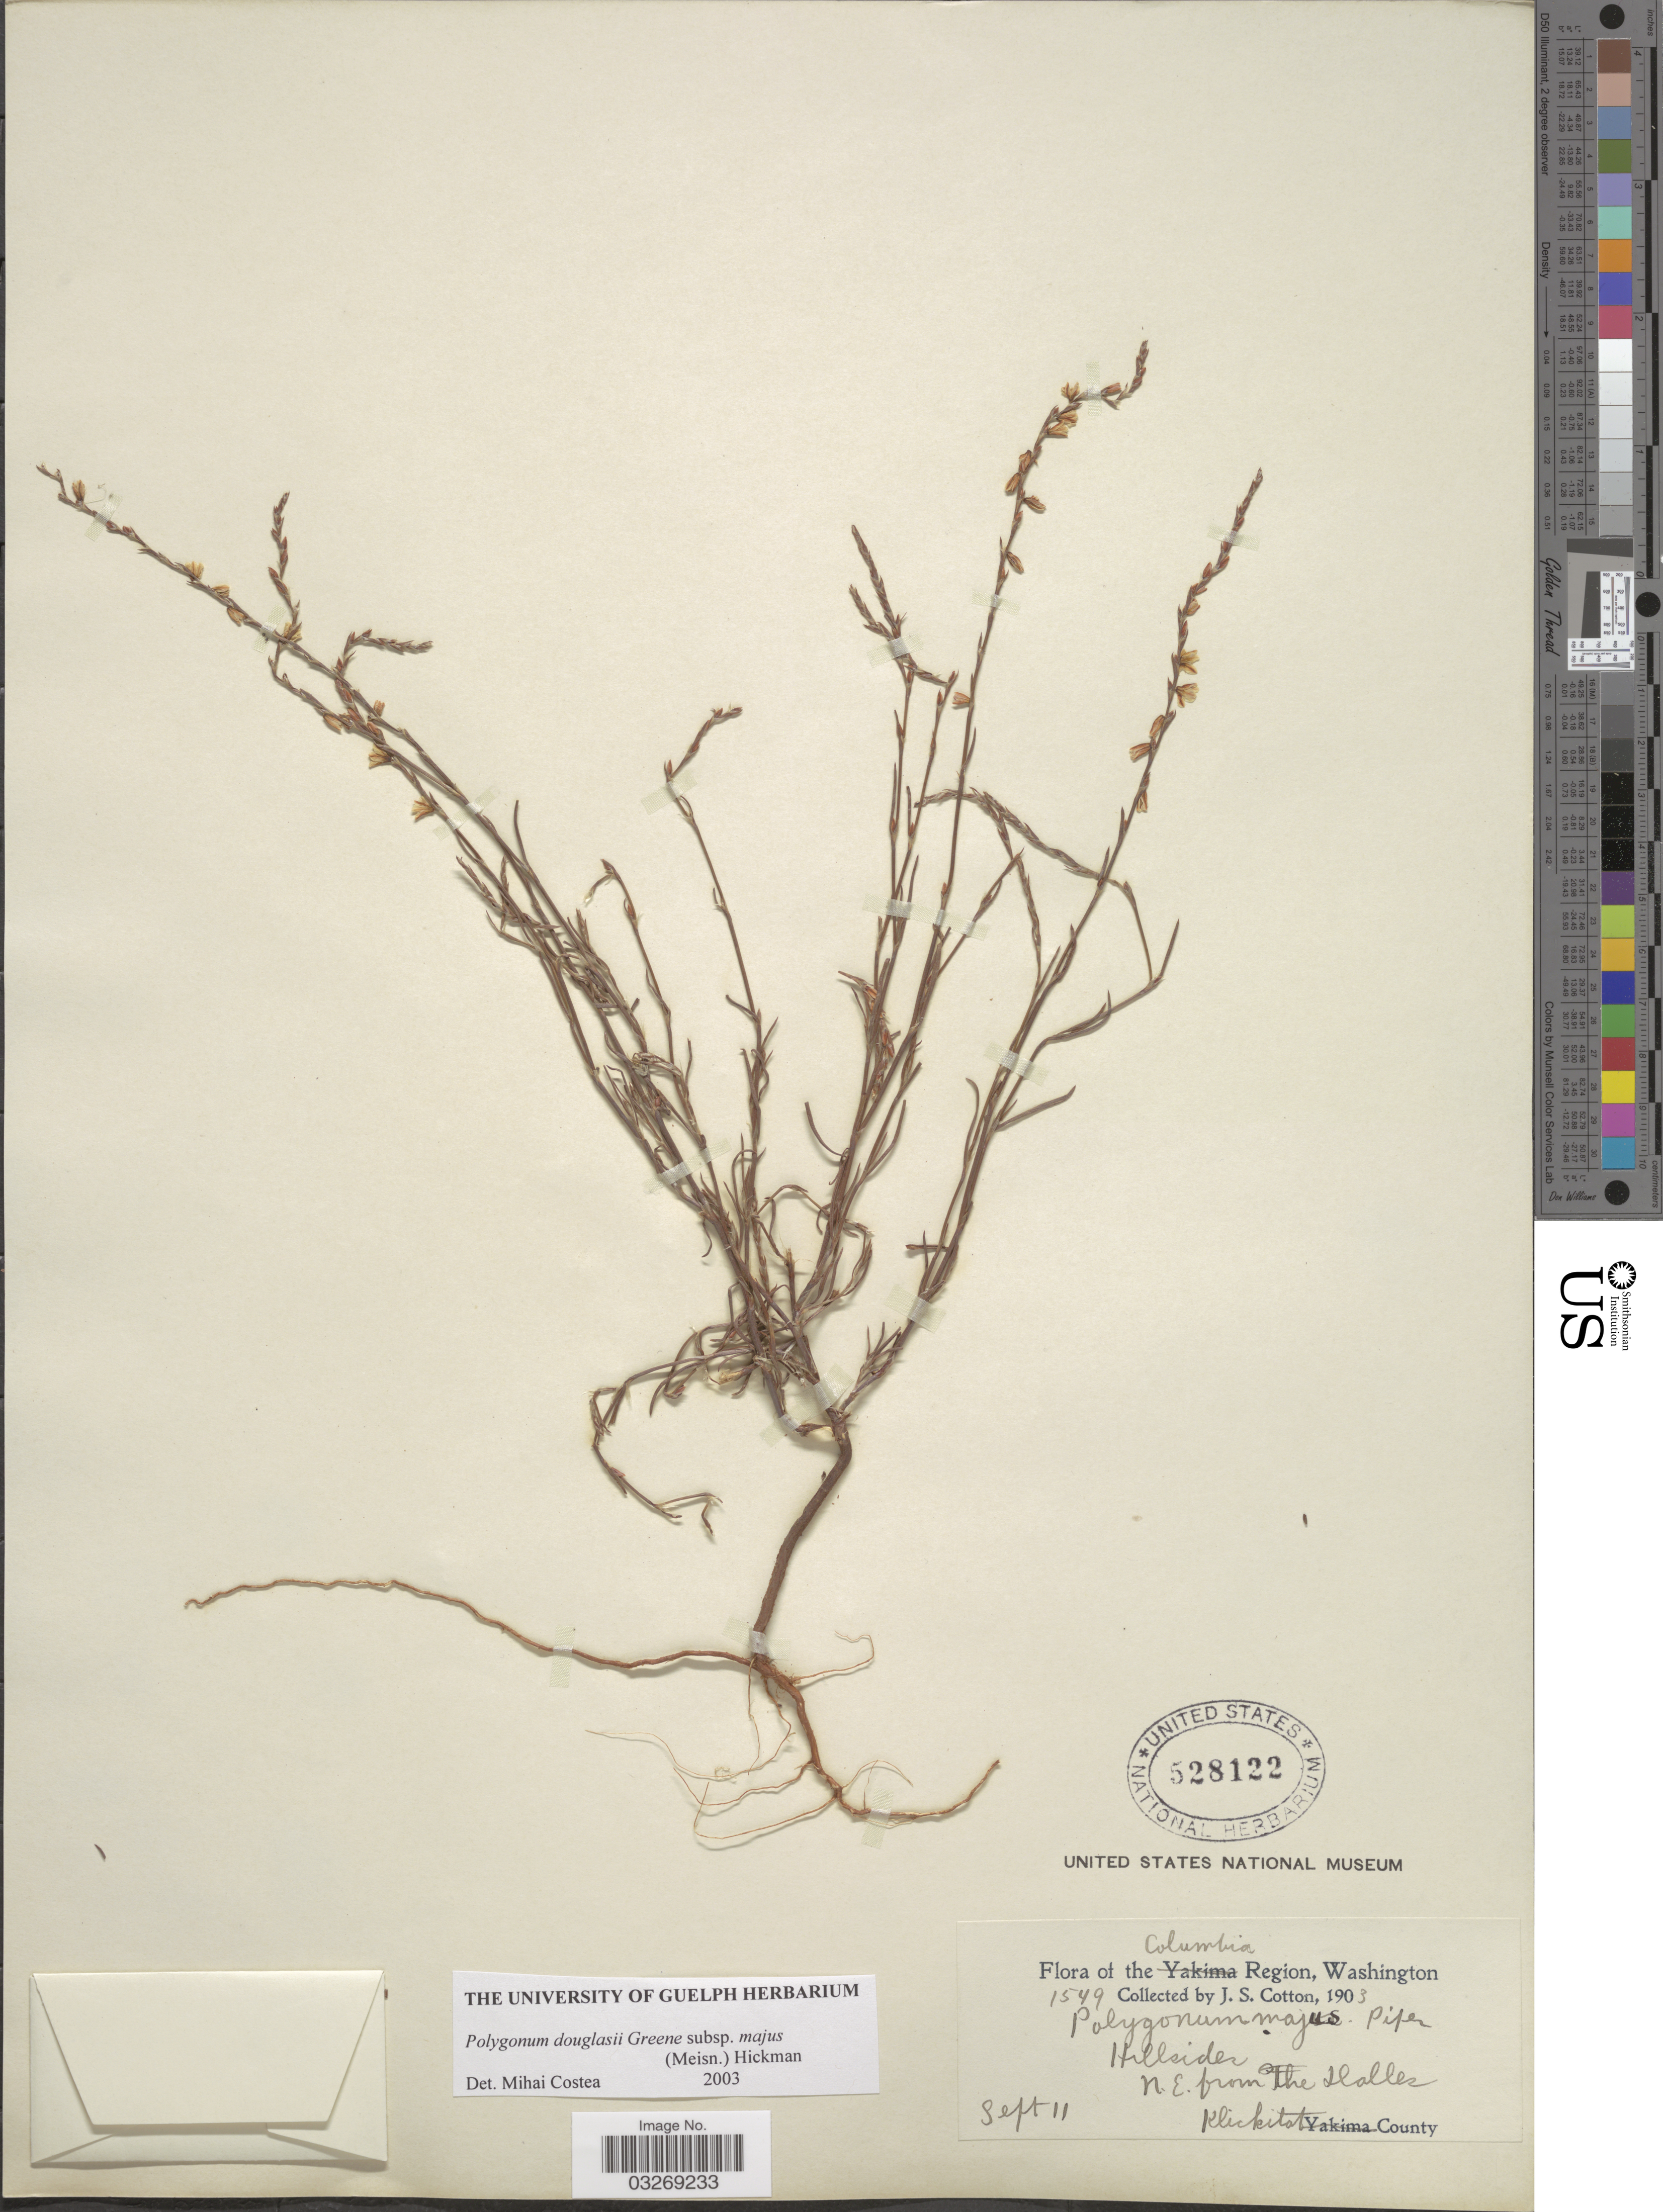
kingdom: Plantae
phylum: Tracheophyta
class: Magnoliopsida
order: Caryophyllales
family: Polygonaceae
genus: Polygonum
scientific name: Polygonum douglasii subsp. majus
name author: (Meisn.) Hickman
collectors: J. S. Cotton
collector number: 1549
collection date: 1903-11-11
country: United States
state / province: Washington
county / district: Klickitat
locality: The Columbia Region. Hillsides, N.E. from the Dalles. Klickitat County.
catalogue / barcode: US 528122